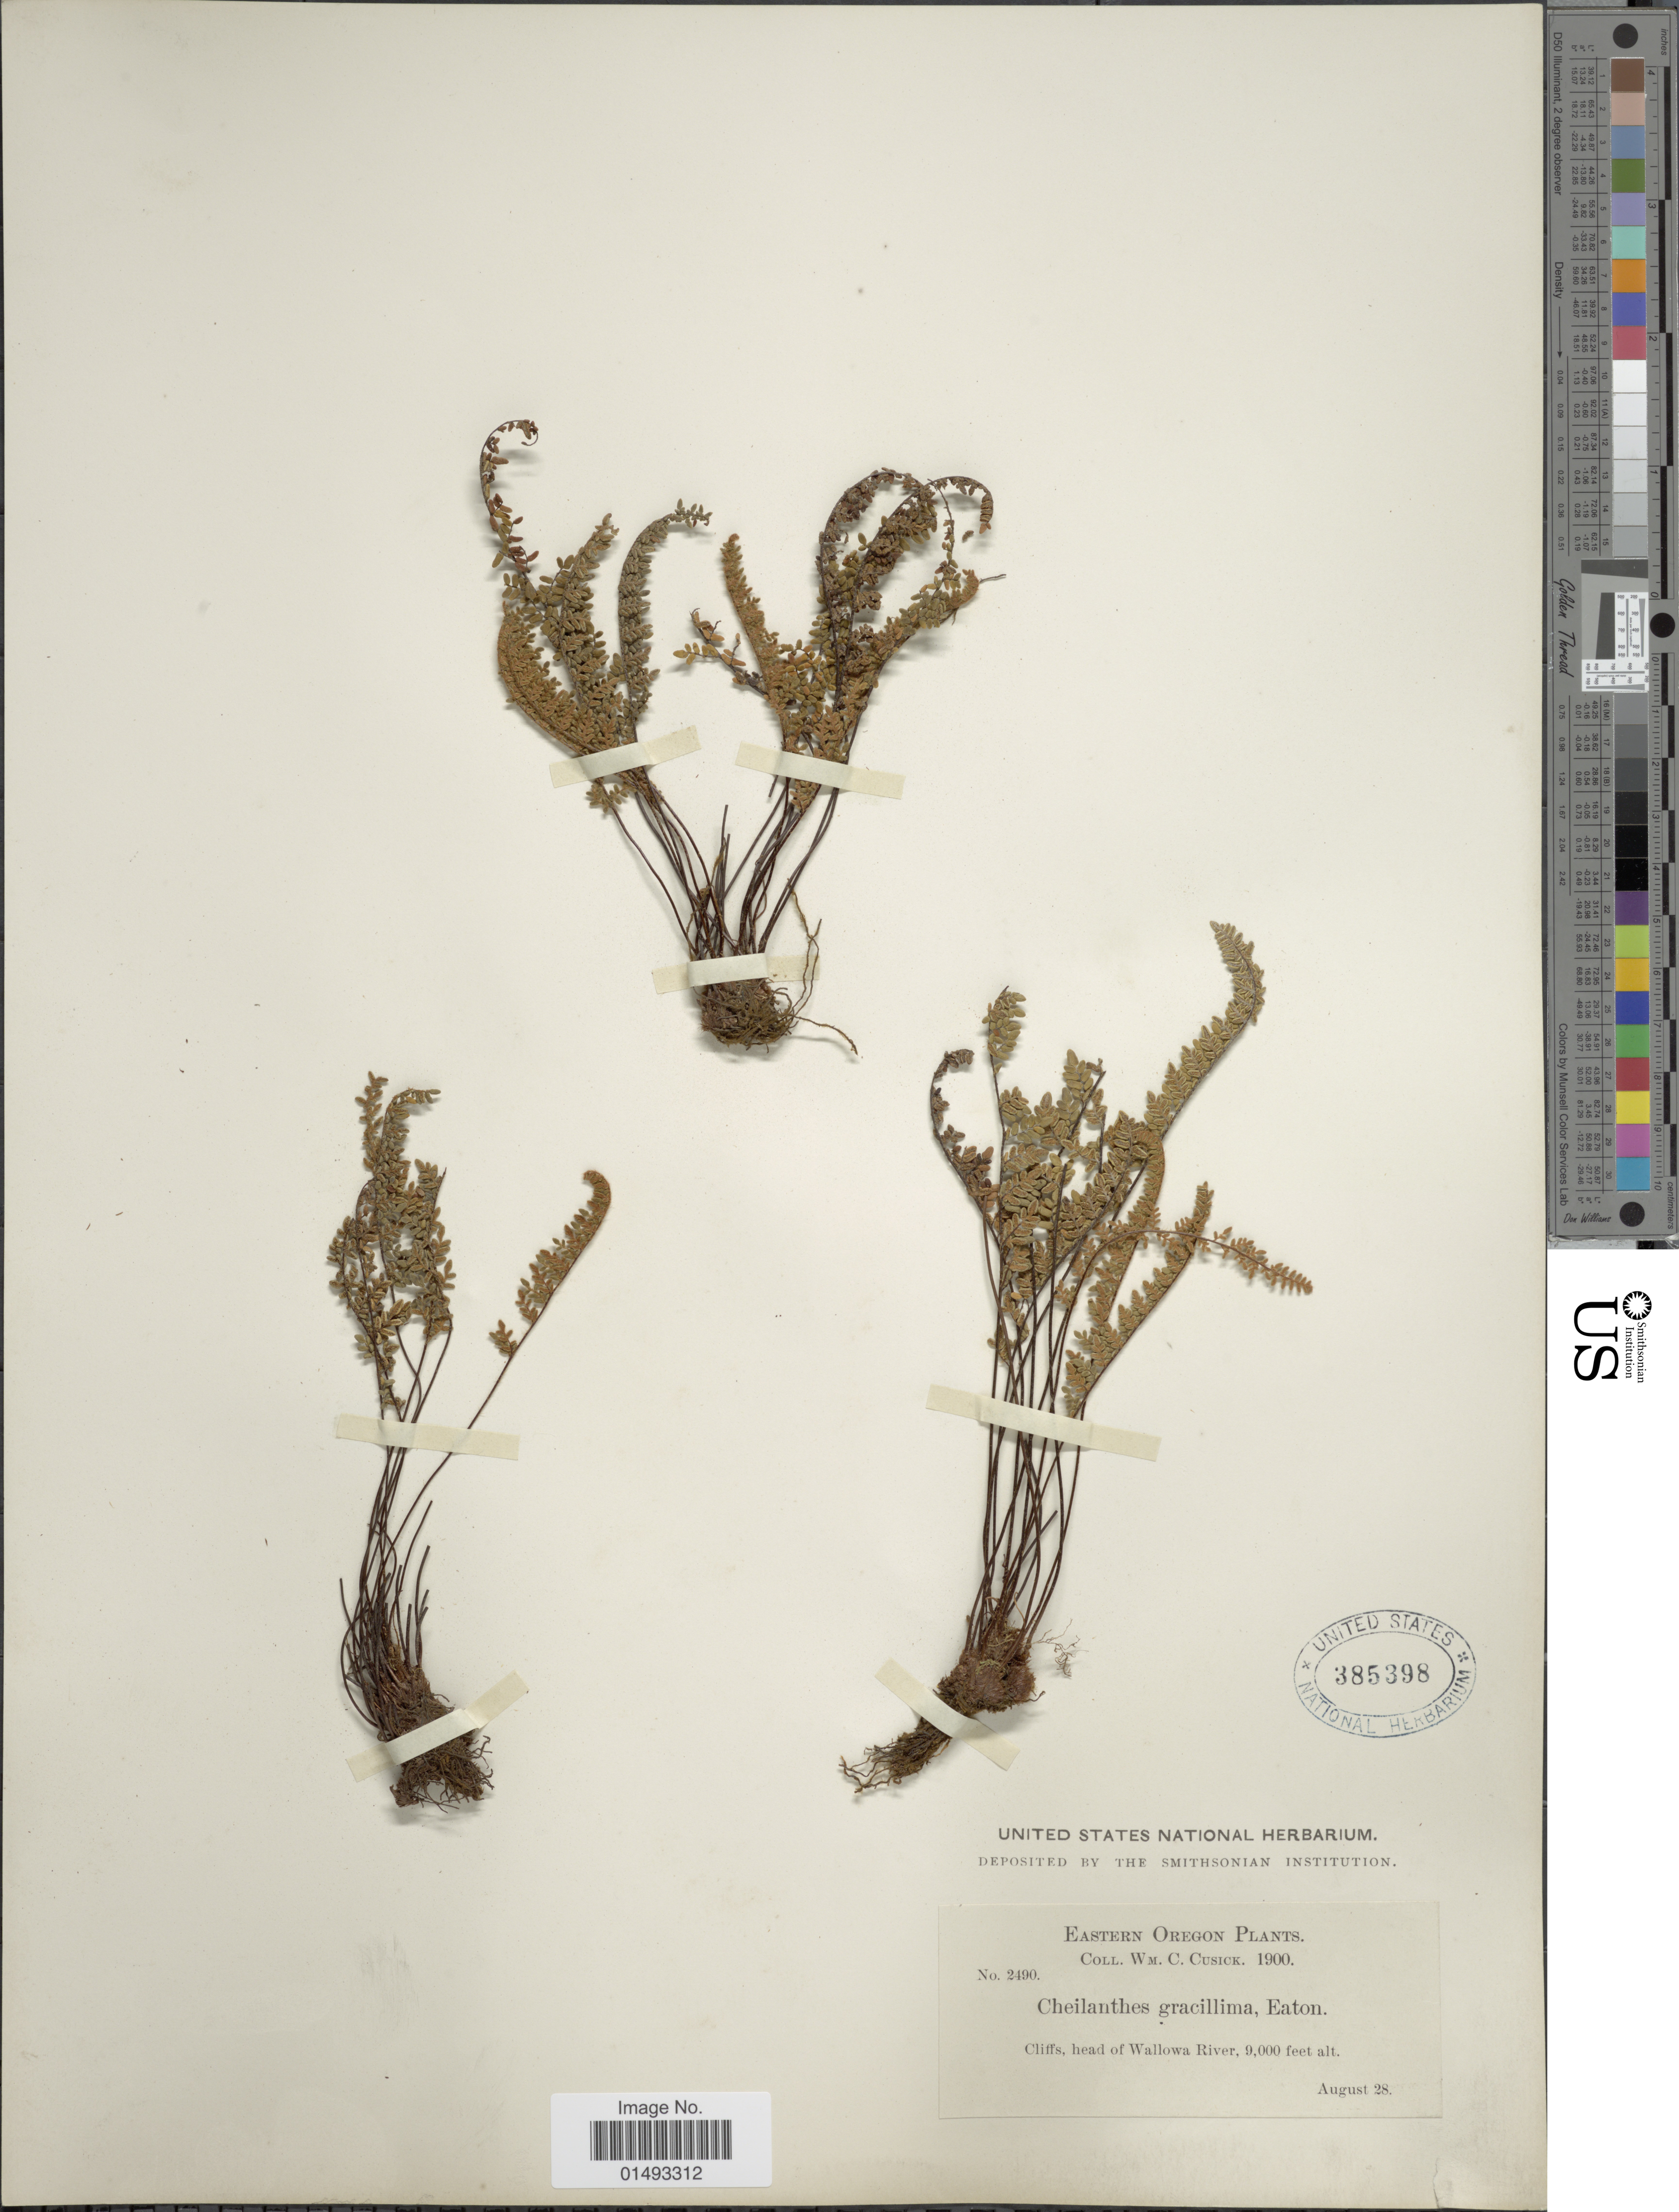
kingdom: Plantae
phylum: Tracheophyta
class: Polypodiopsida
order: Polypodiales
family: Pteridaceae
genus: Myriopteris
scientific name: Myriopteris gracillima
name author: (D.C. Eaton) J. Sm.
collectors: W. C. Cusick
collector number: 2490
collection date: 1900-08-28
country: United States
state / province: Oregon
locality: Eastern Oregon, Cliffs, head of Wallowa River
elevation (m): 2743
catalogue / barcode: US 385398